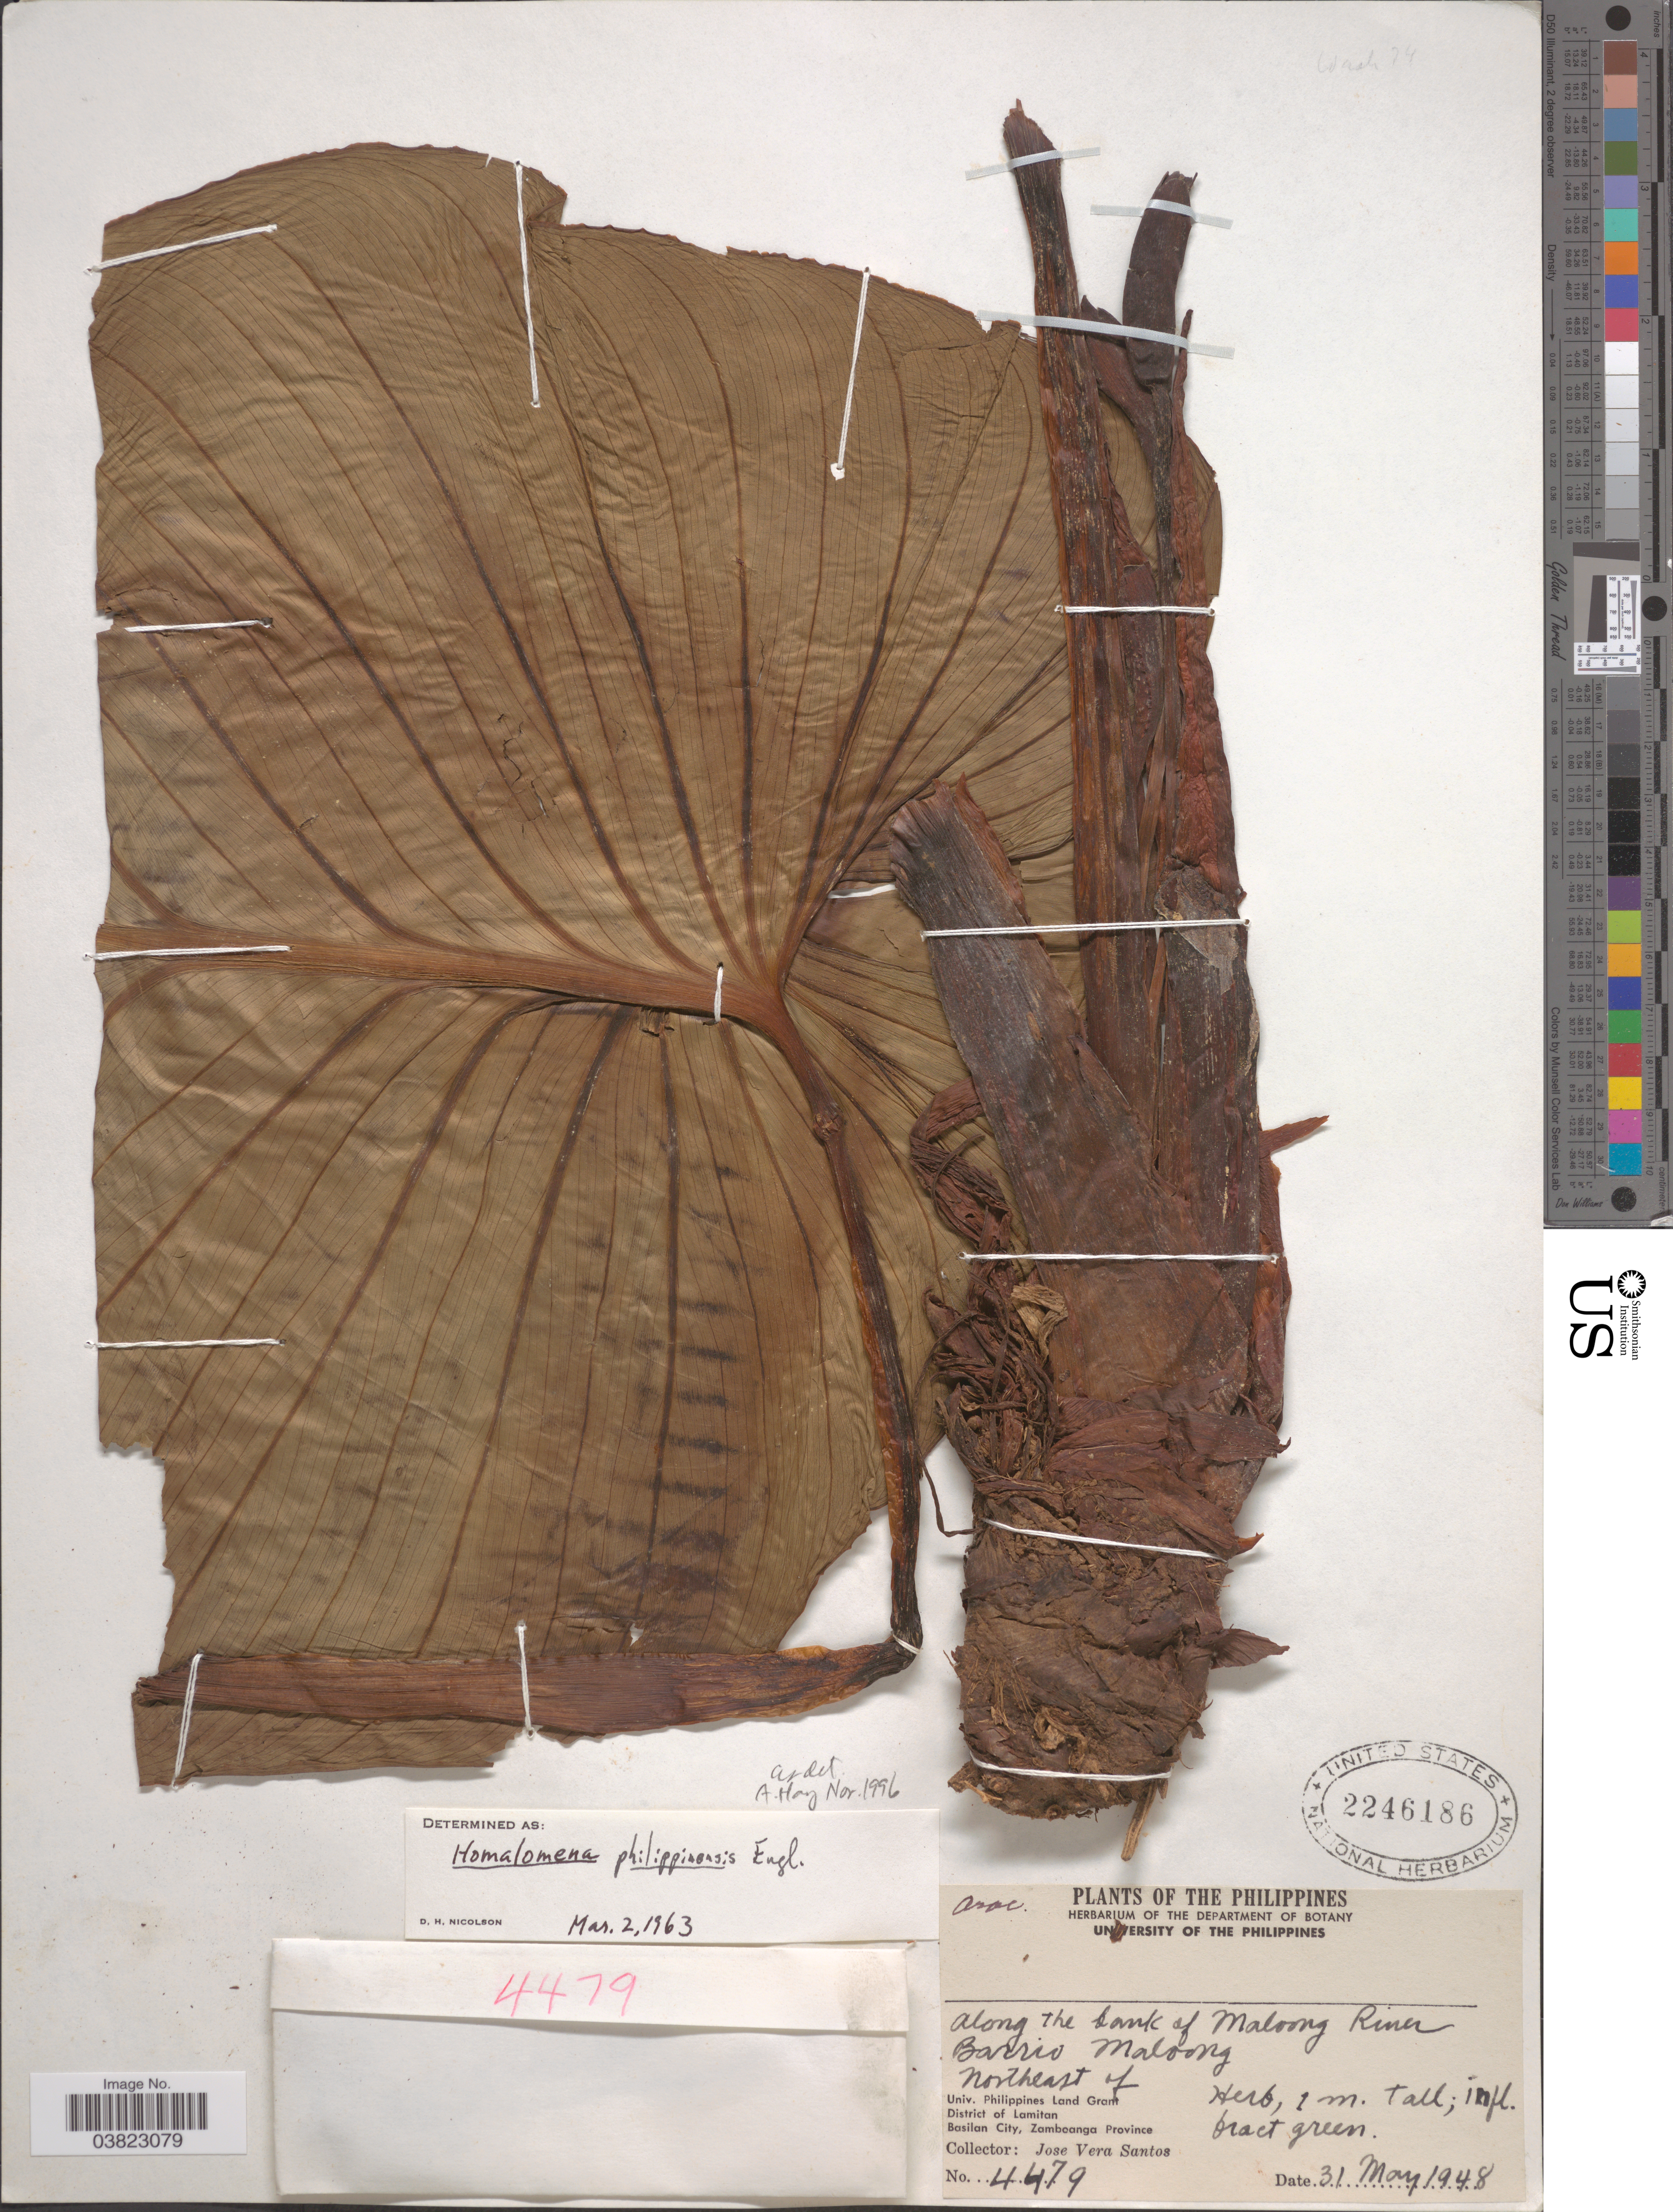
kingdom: Plantae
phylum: Tracheophyta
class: Liliopsida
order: Alismatales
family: Araceae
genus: Homalomena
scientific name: Homalomena philippinensis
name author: Engl.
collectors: J. Vera Santos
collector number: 4479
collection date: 1948-05-31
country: Philippines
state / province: Muslim Mindanao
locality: Along the bank of Maloong River Barrio Maloong. Northeast of Univ. Philippines Land Grant. District of Lamitan. Basilan City, Zamboanga Province.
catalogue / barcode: US 2246186